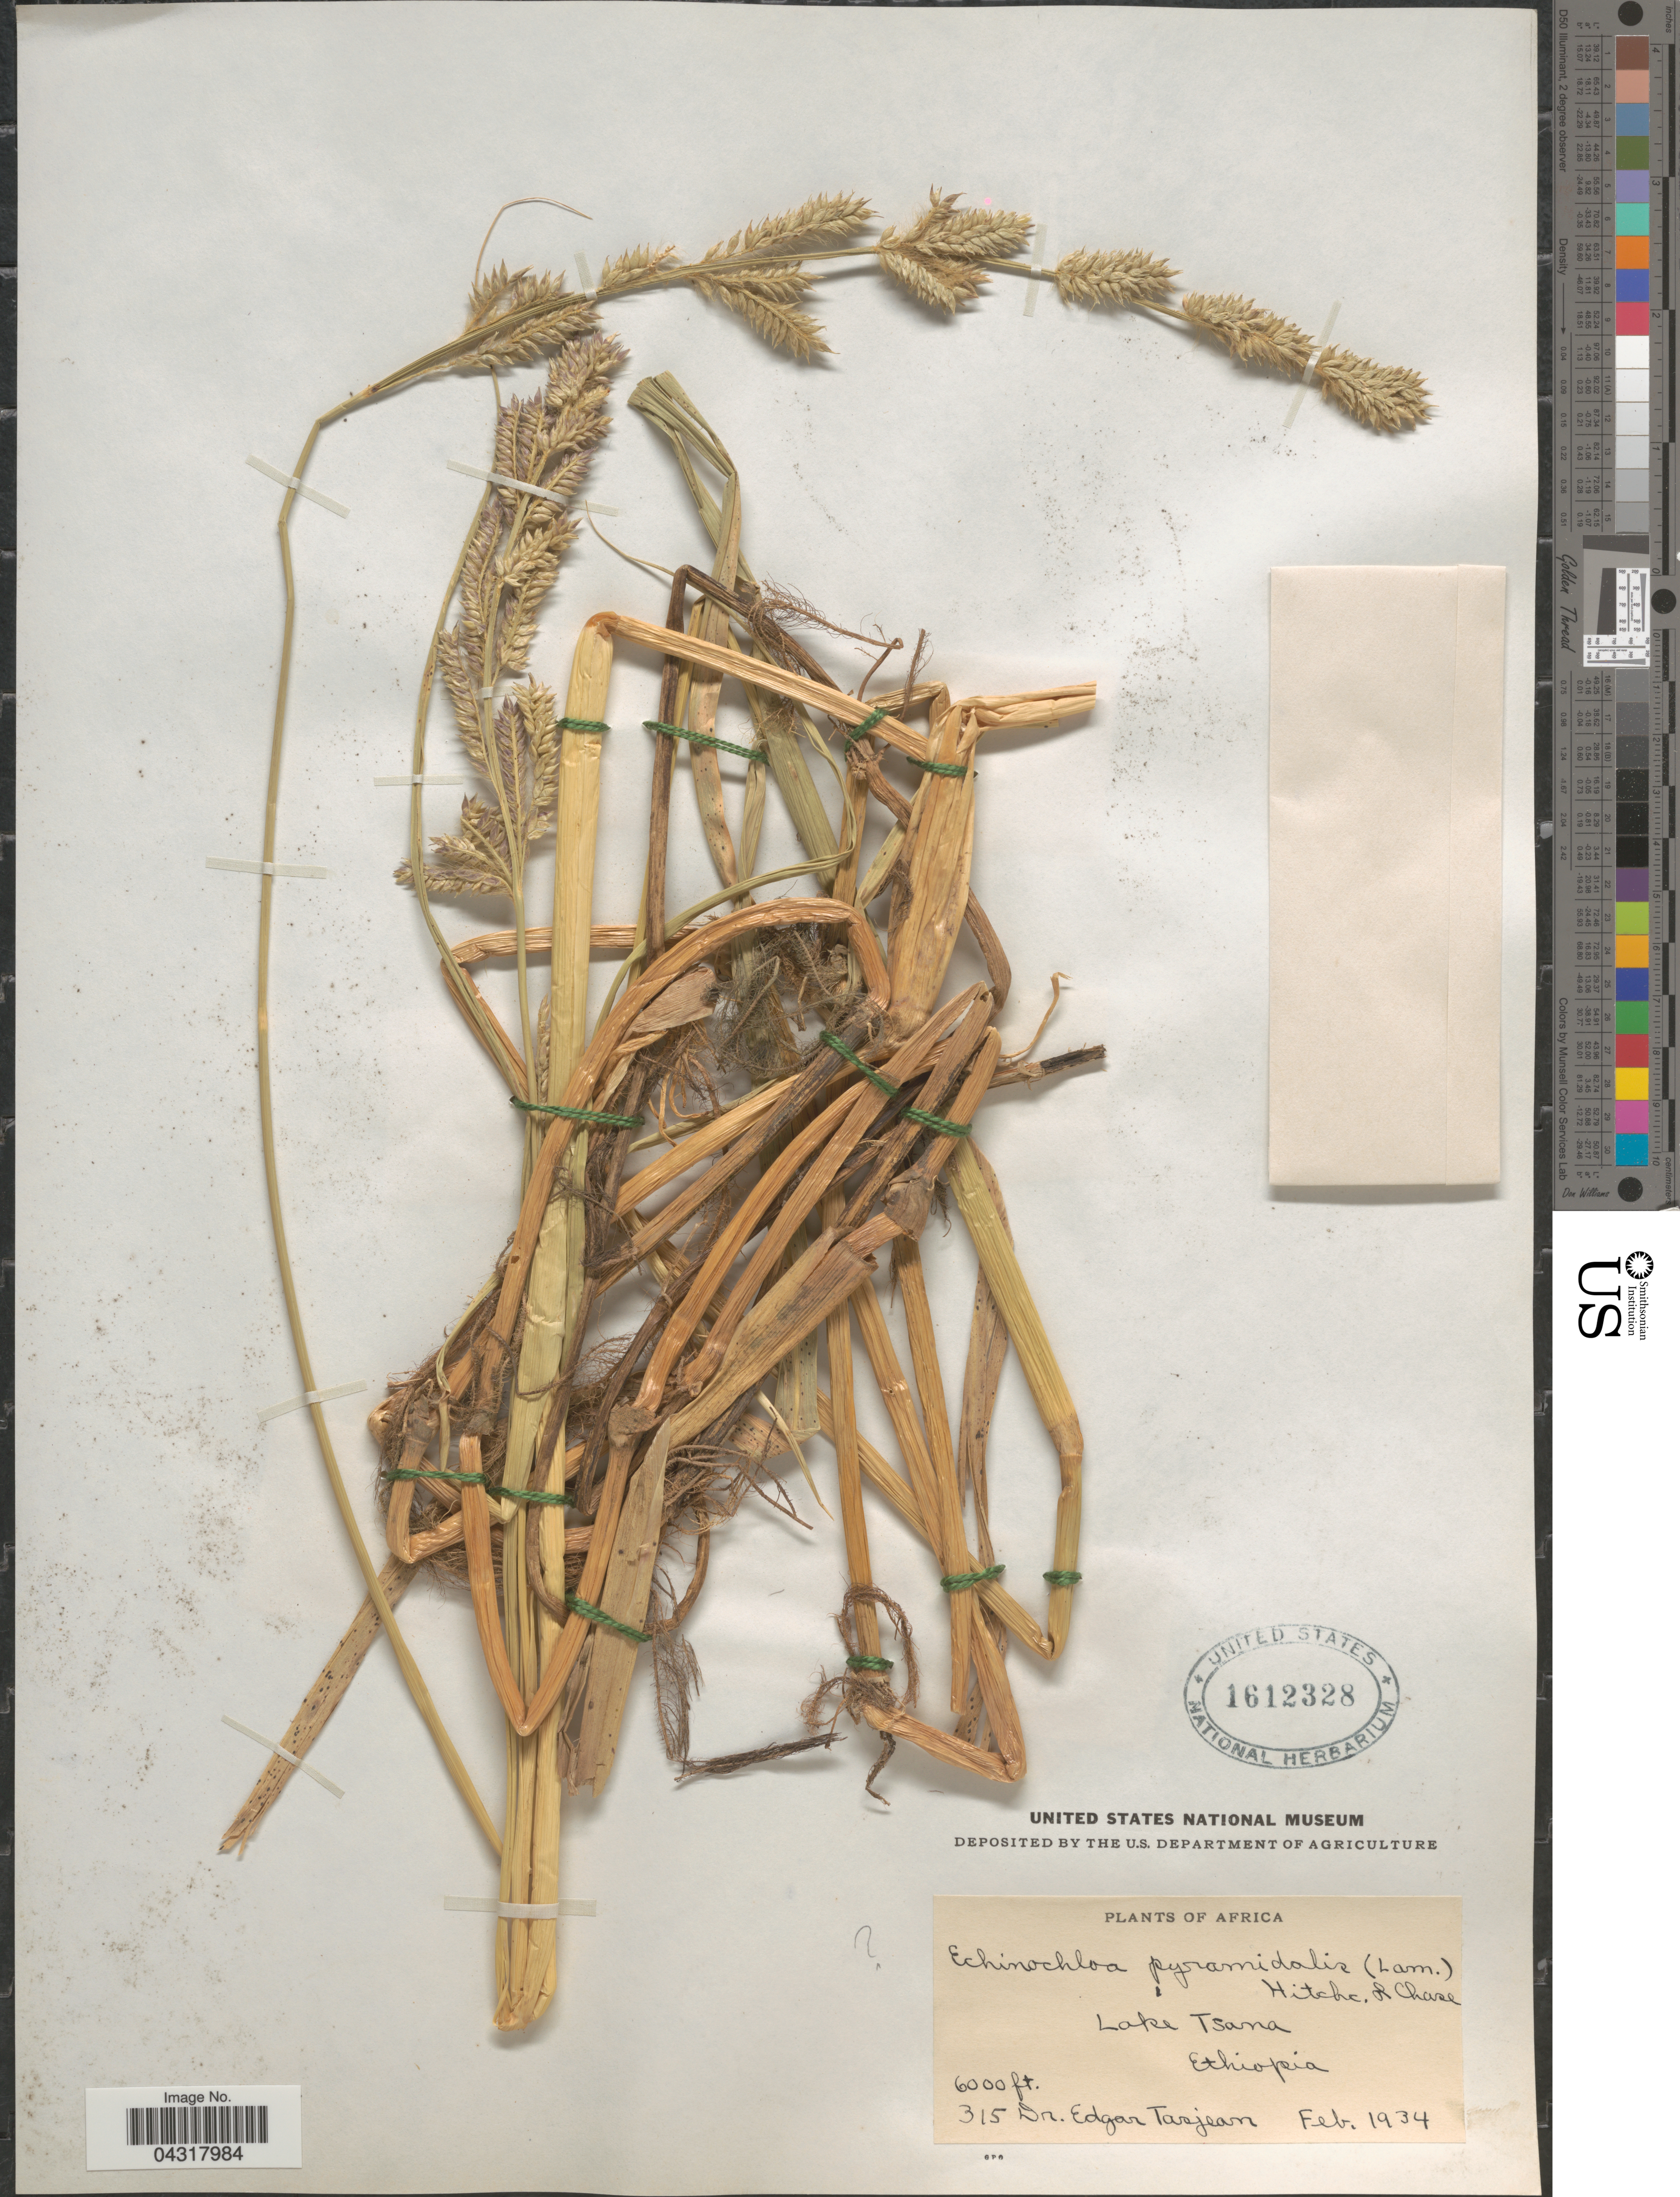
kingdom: Plantae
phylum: Tracheophyta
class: Liliopsida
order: Poales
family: Poaceae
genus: Echinochloa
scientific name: Echinochloa pyramidalis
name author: (Lam.) Hitchc. & Chase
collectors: E. Tasjean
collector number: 315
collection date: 1934-02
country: Ethiopia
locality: Lake Tsana.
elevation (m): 1829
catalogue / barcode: US 1612328